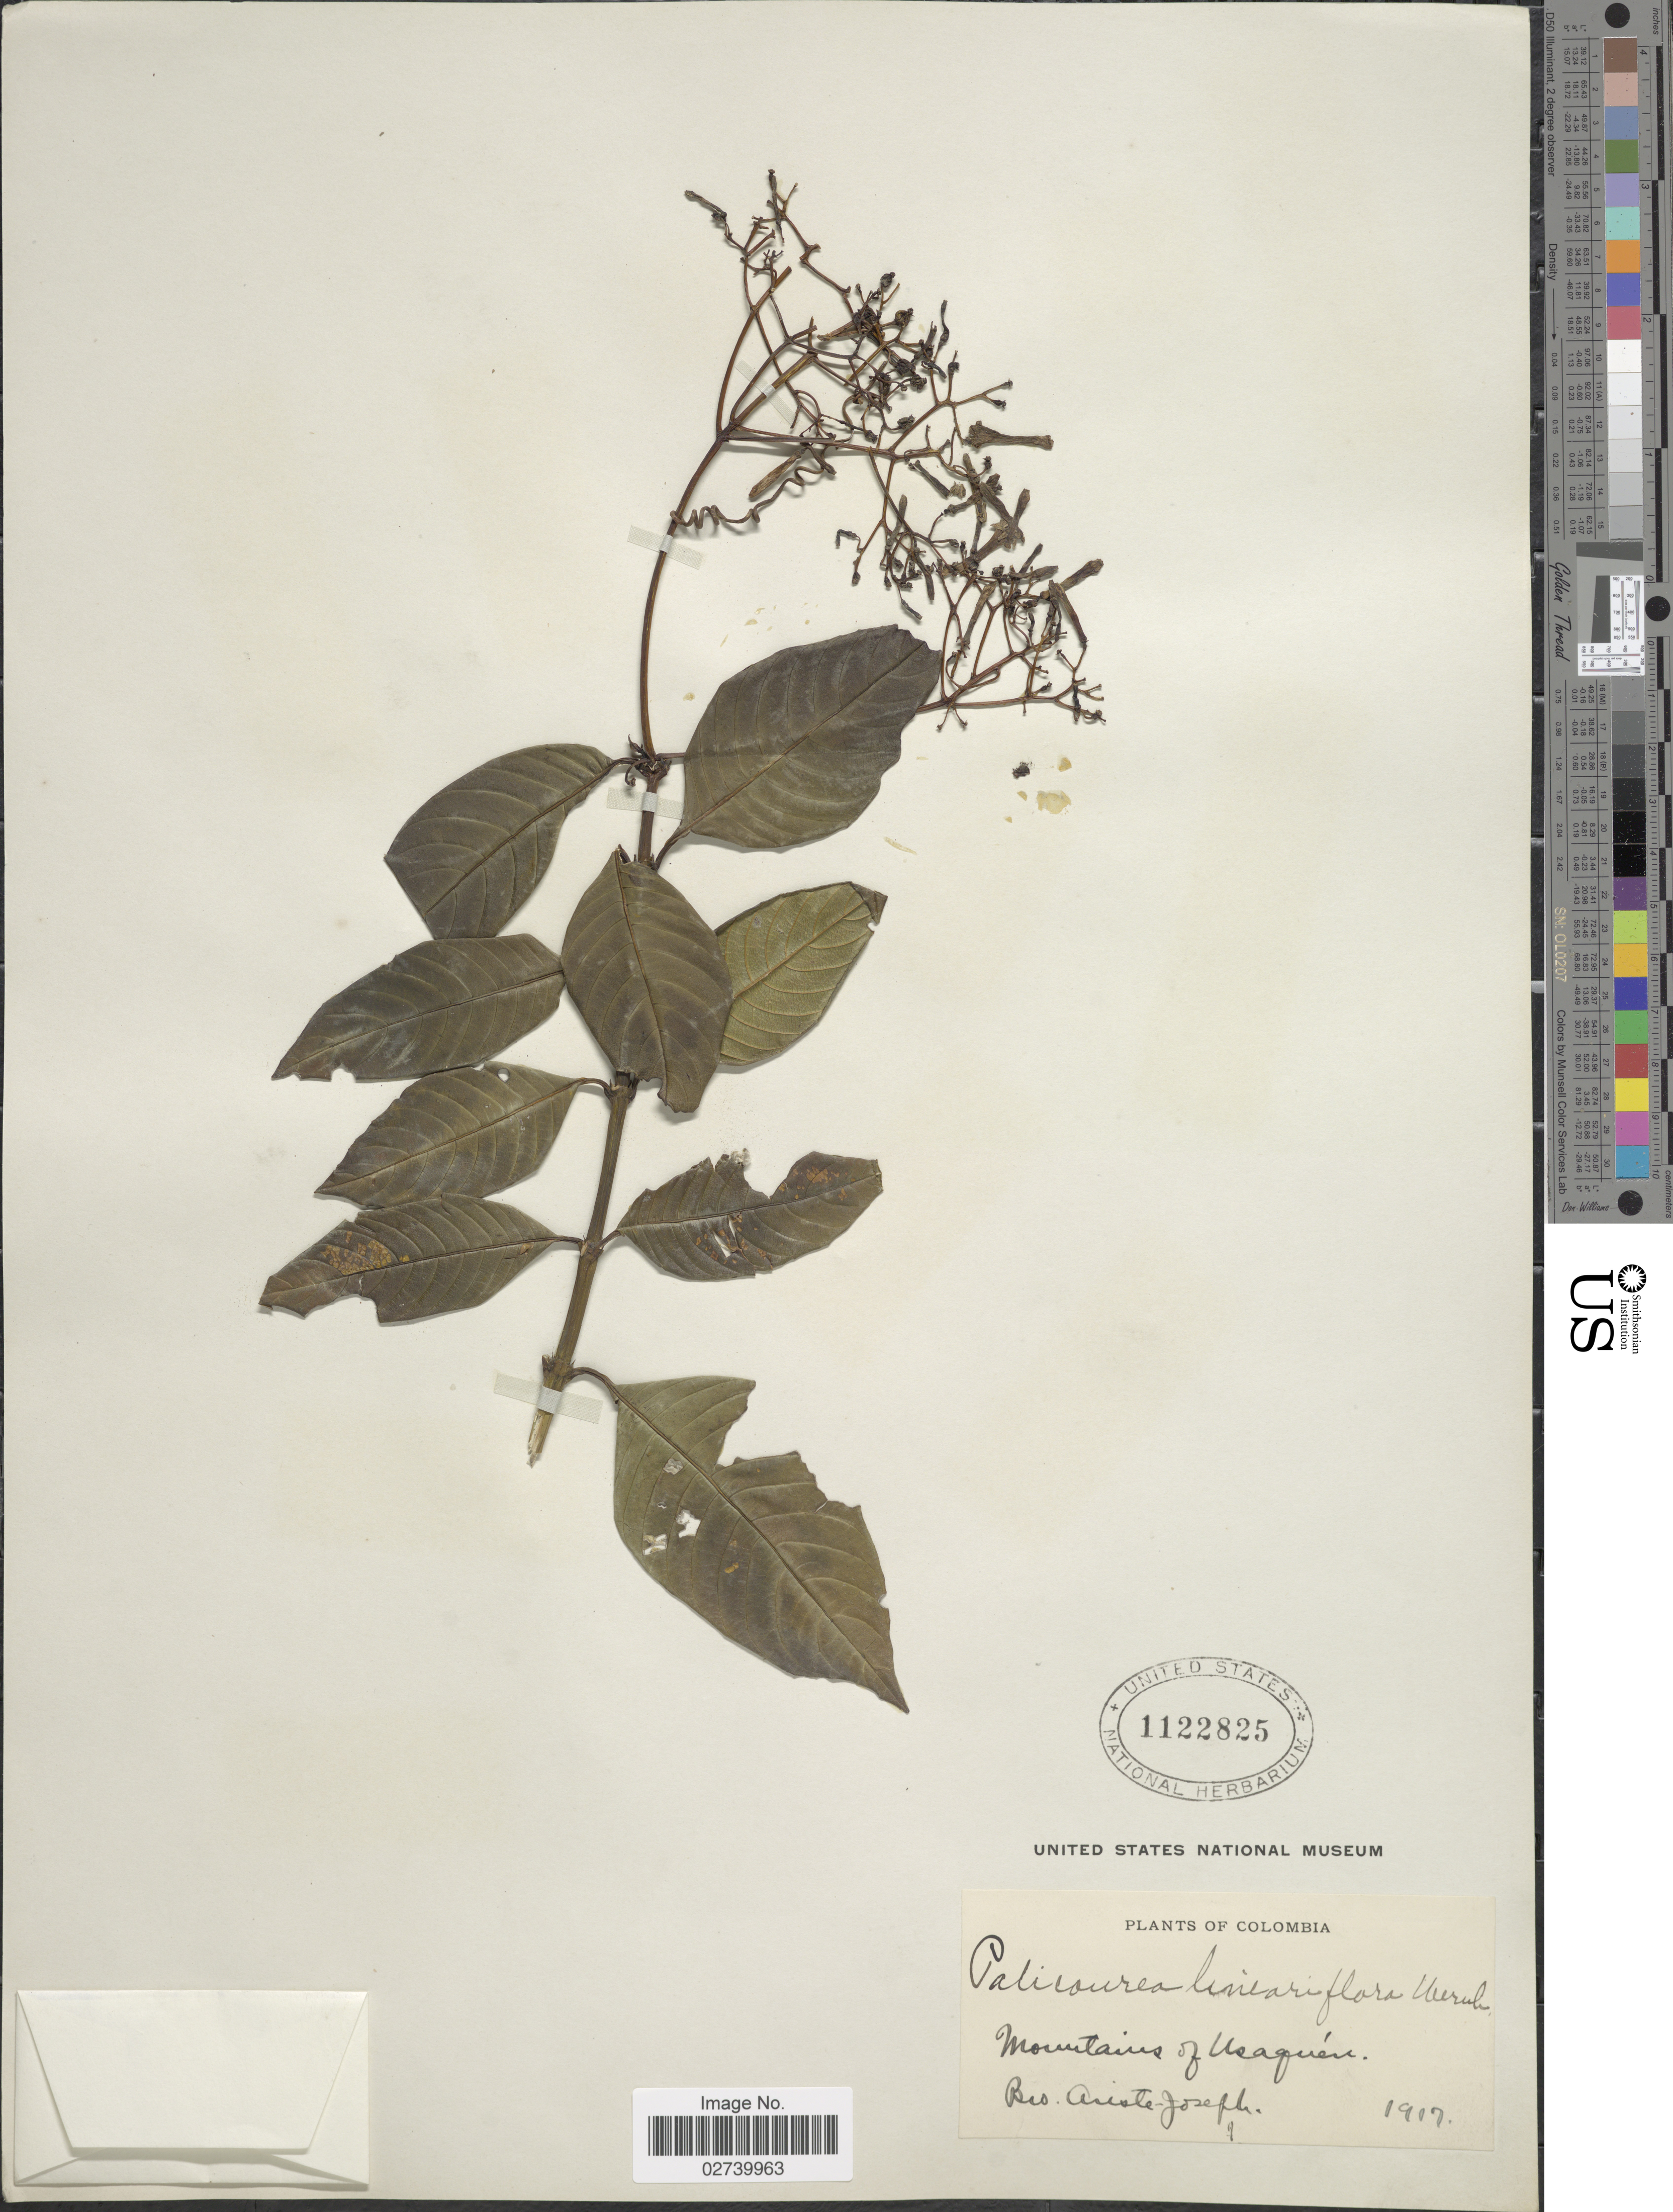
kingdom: Plantae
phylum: Tracheophyta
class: Magnoliopsida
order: Gentianales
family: Rubiaceae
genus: Palicourea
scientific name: Palicourea lineariflora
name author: Wernham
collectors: Bro. Ariste-Joseph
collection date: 1917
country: Colombia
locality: Mountains of Usaquen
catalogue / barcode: US 1122825